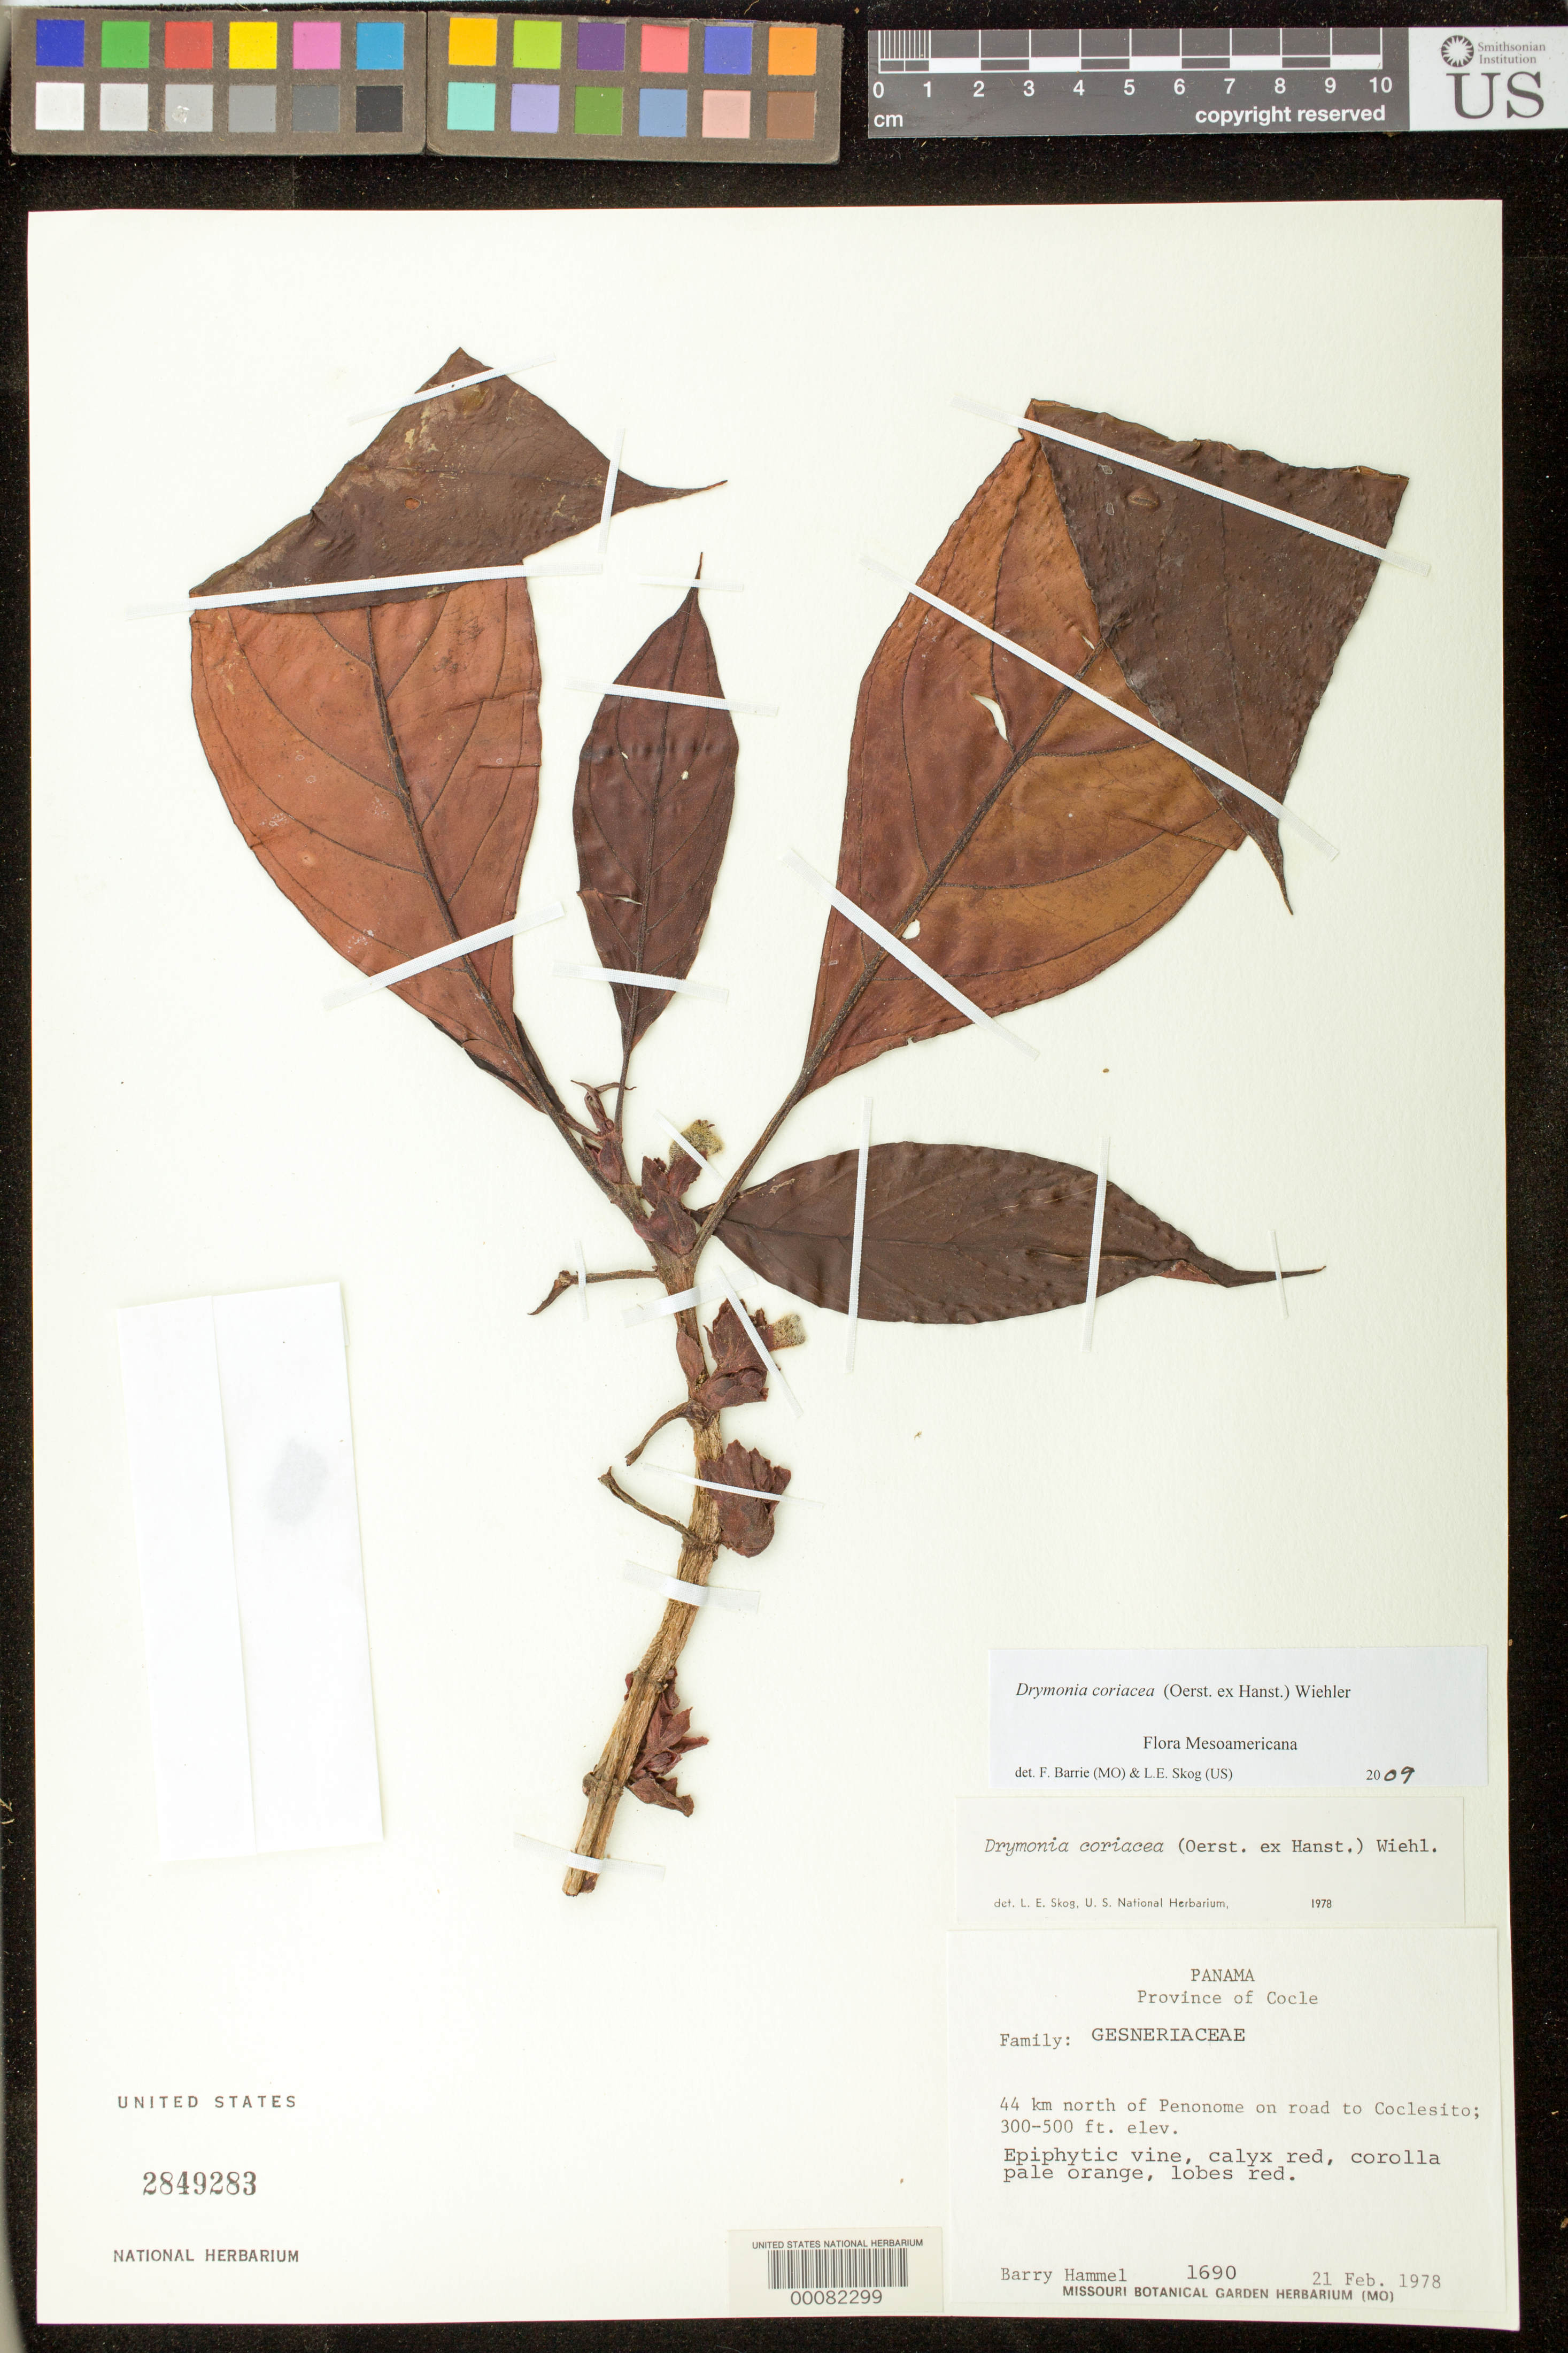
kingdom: Plantae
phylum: Tracheophyta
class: Magnoliopsida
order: Lamiales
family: Gesneriaceae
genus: Drymonia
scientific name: Drymonia coriacea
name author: (Oerst. ex Hanst.) Wiehler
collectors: B. Hammel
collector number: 1690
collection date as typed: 21 Feb 1978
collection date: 1978-02-21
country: Panama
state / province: Coclé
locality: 44 km N of Penonome on road to Coclesito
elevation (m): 91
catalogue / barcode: US 2849283